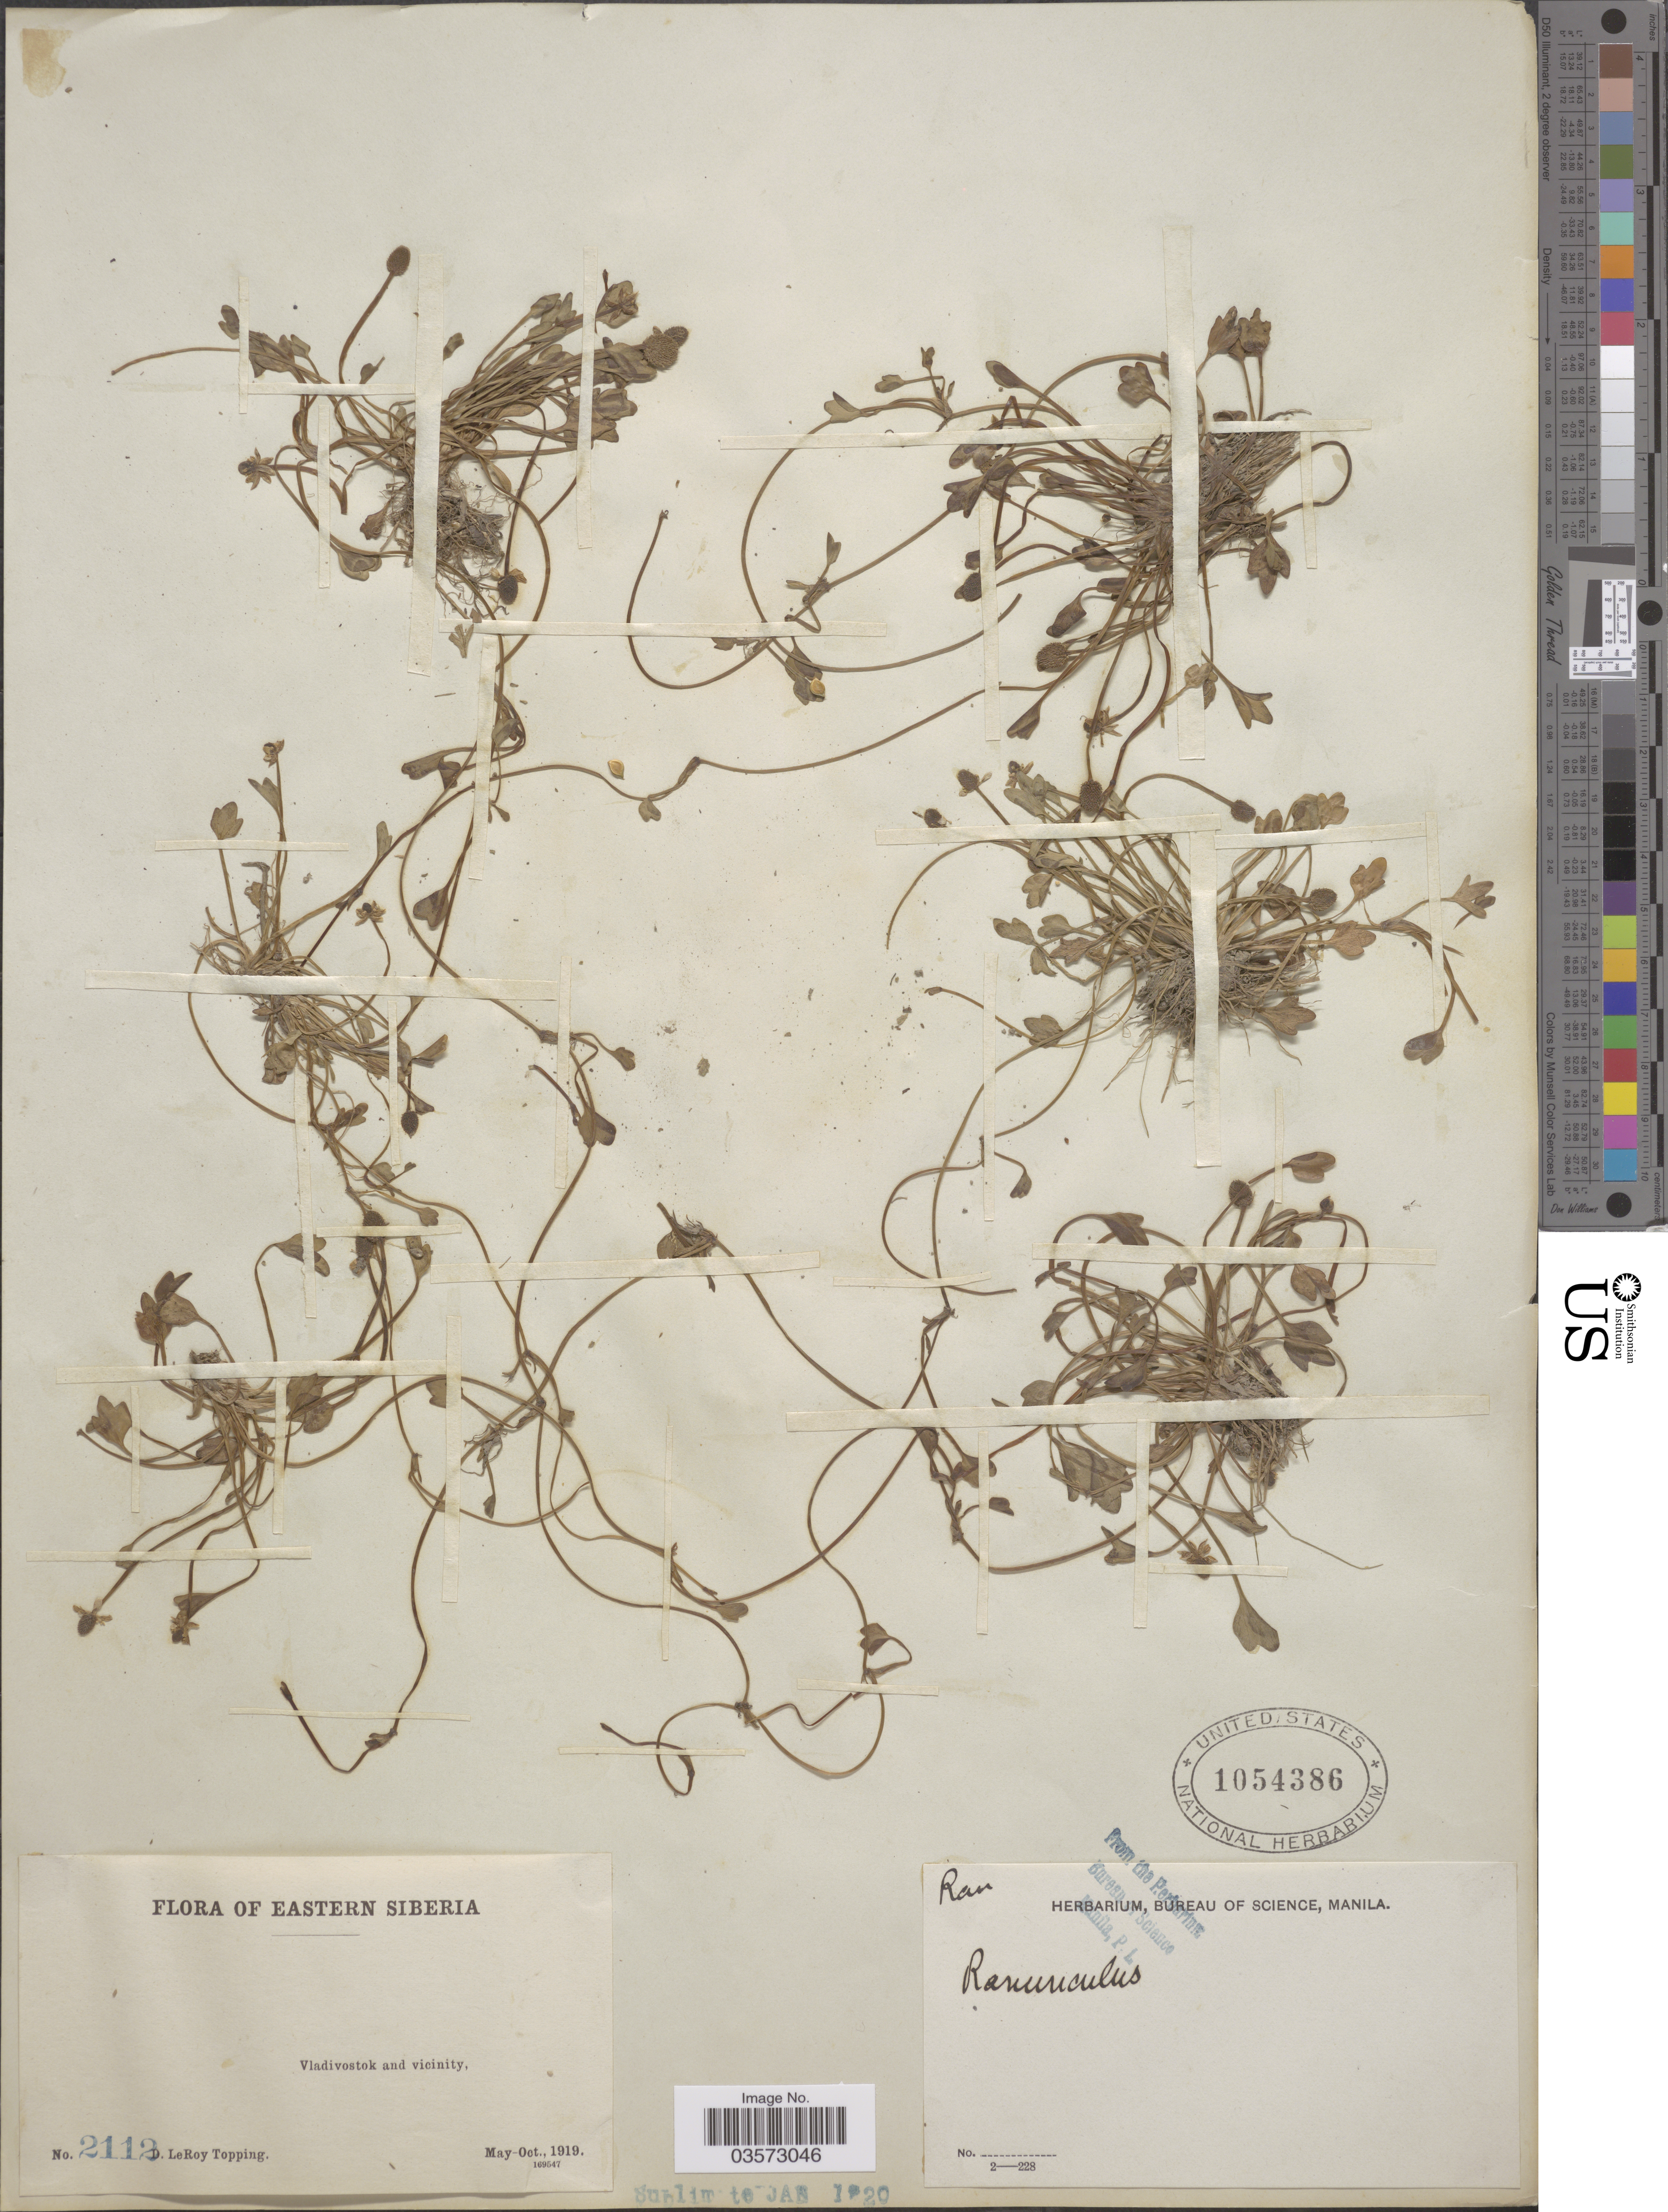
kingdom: Plantae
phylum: Tracheophyta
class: Magnoliopsida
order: Ranunculales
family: Ranunculaceae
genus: Ranunculus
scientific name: Ranunculus sp.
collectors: D. L. Topping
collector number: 2112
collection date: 1919-05/1919-10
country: Russian Federation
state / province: Primorsky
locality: Eastern Siberia. Vladivostok and vicinity.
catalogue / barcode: US 1054386